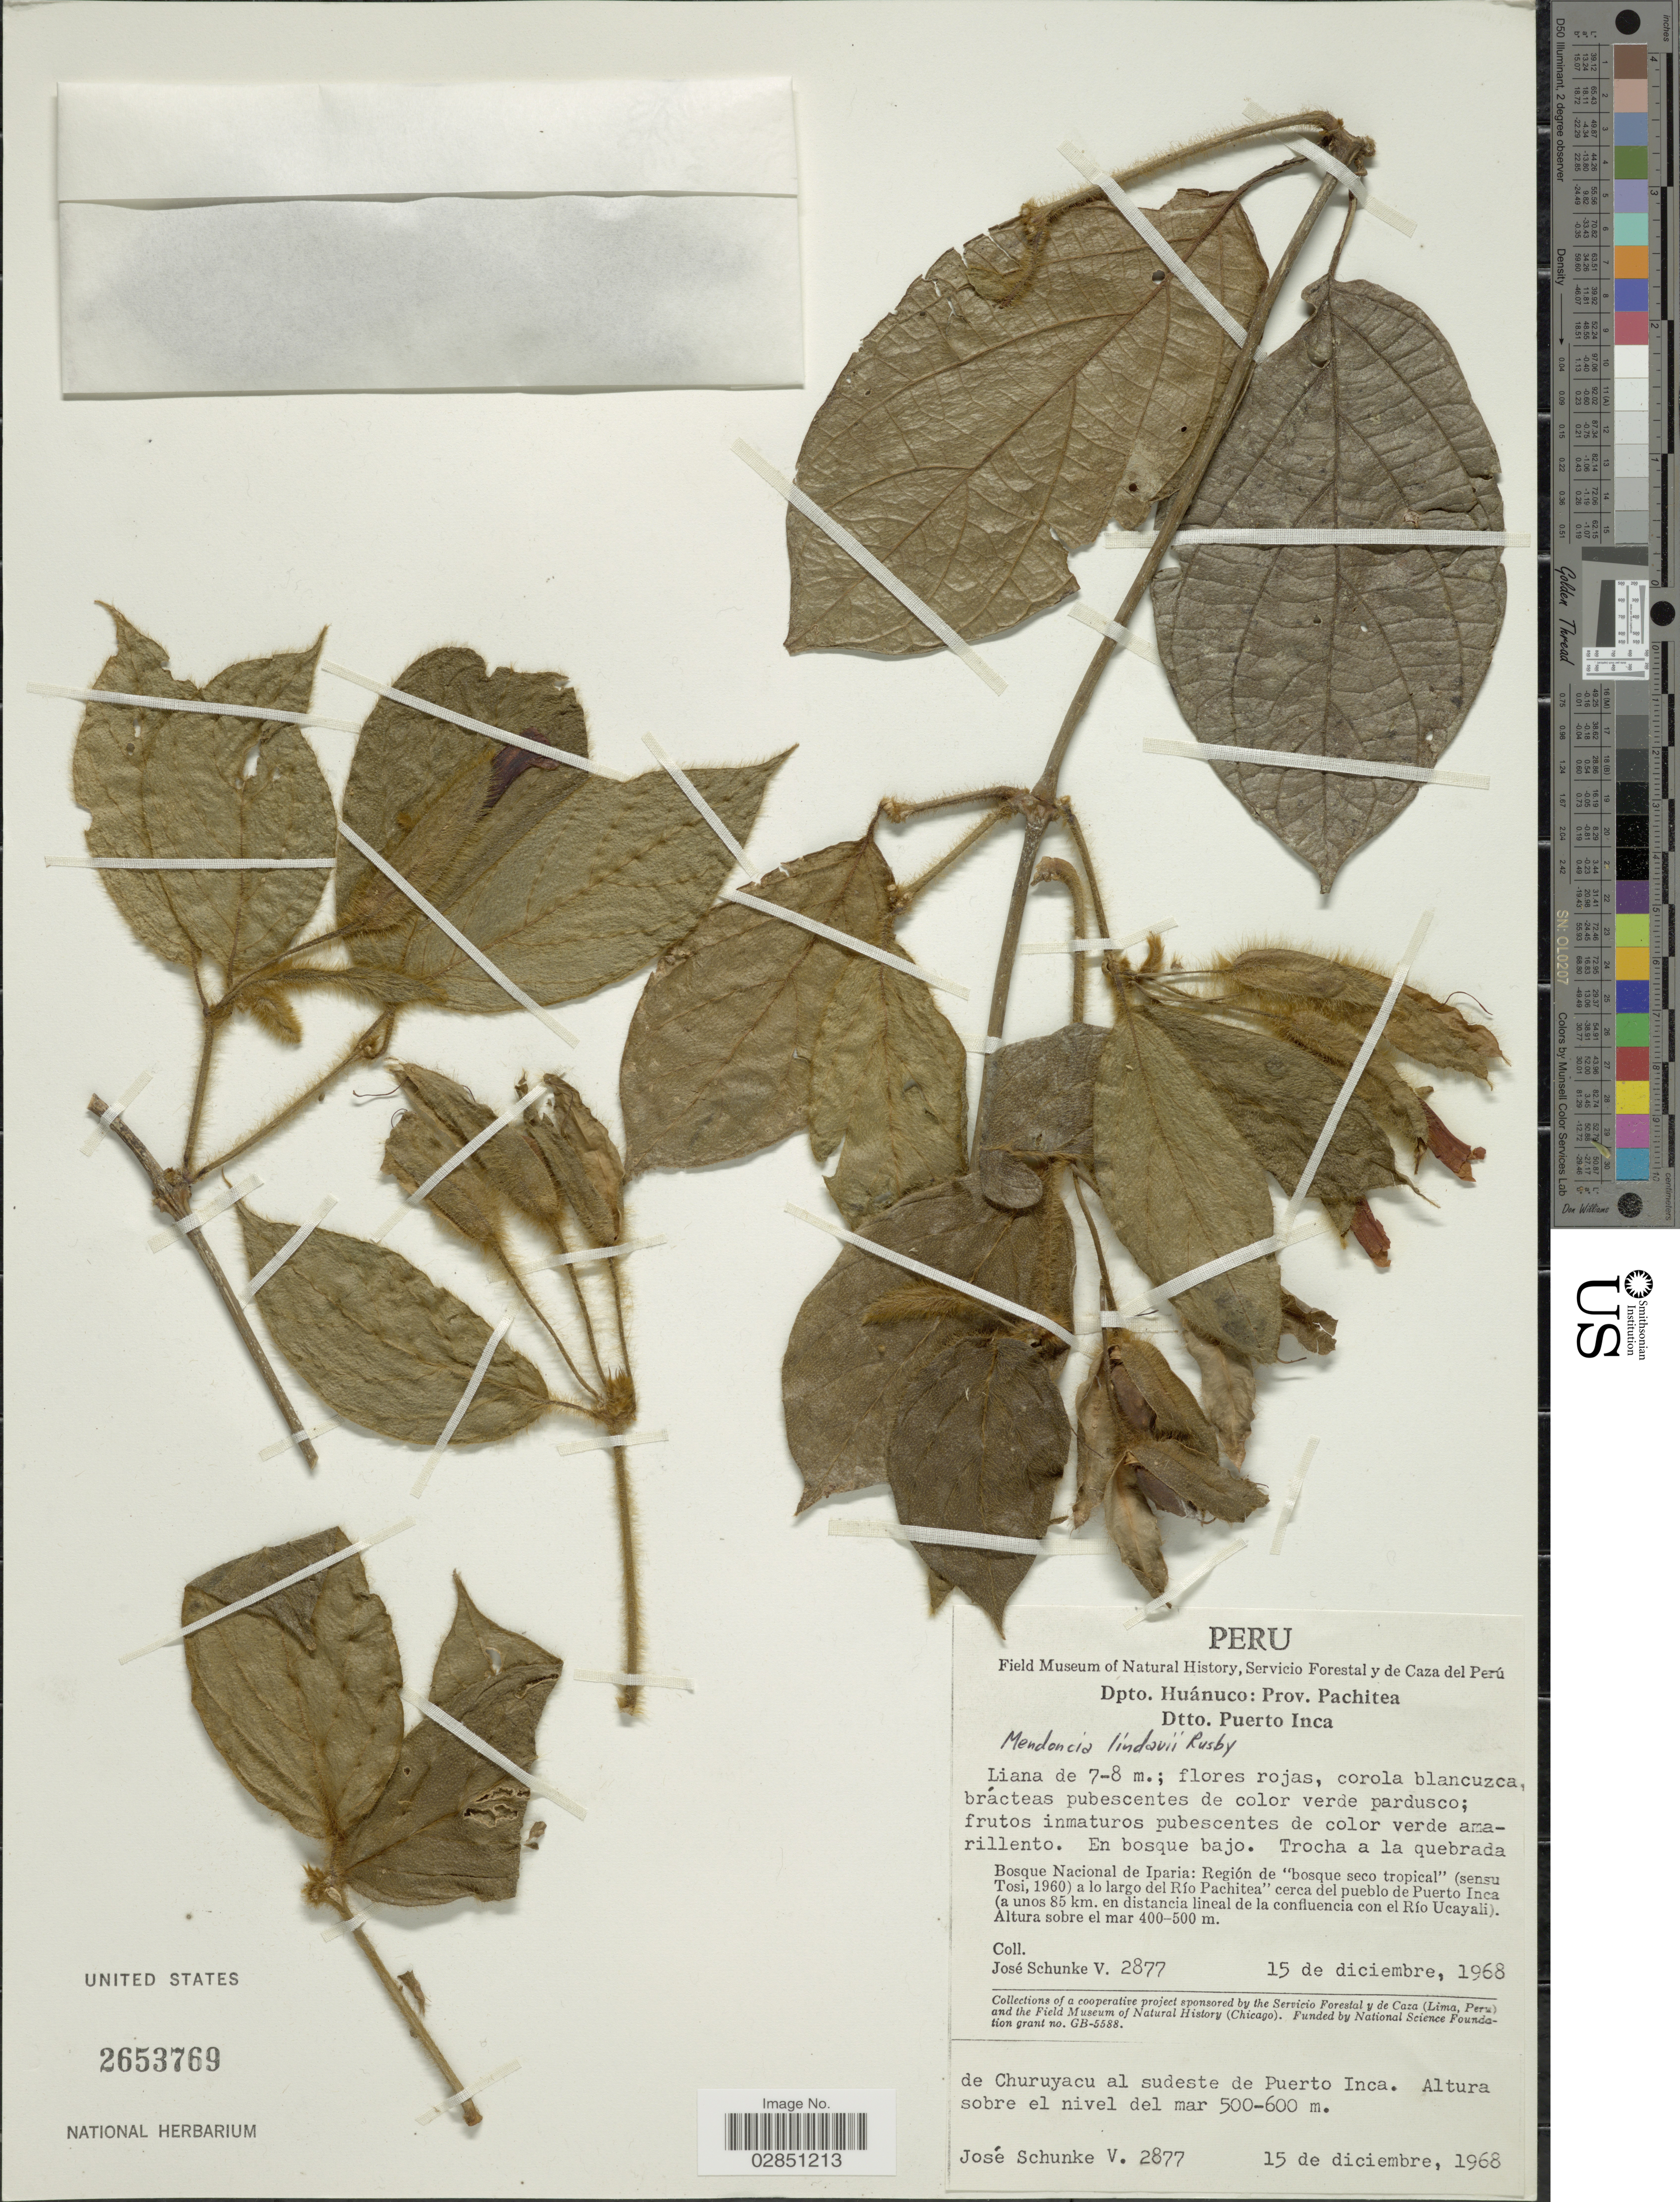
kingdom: Plantae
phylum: Tracheophyta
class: Magnoliopsida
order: Lamiales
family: Acanthaceae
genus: Mendoncia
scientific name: Mendoncia lindavii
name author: Rusby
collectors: J. Schunke Vigo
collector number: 2877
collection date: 1968-12-15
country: Peru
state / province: Huánuco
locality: Dpto. Huánuco: Prov. Pachitea. Dtto. Puerto Inca. Bosque Nacional de Iparia: Región de "bosque seco tropical" (sensu Tosi, 1960) a lo largo del "Río Pachitea" cerca del pueblo de Puerto Inca (a unos 85 km. en distancia lineal de la confluencia con el Río Ucayali).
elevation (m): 400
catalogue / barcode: US 2653769